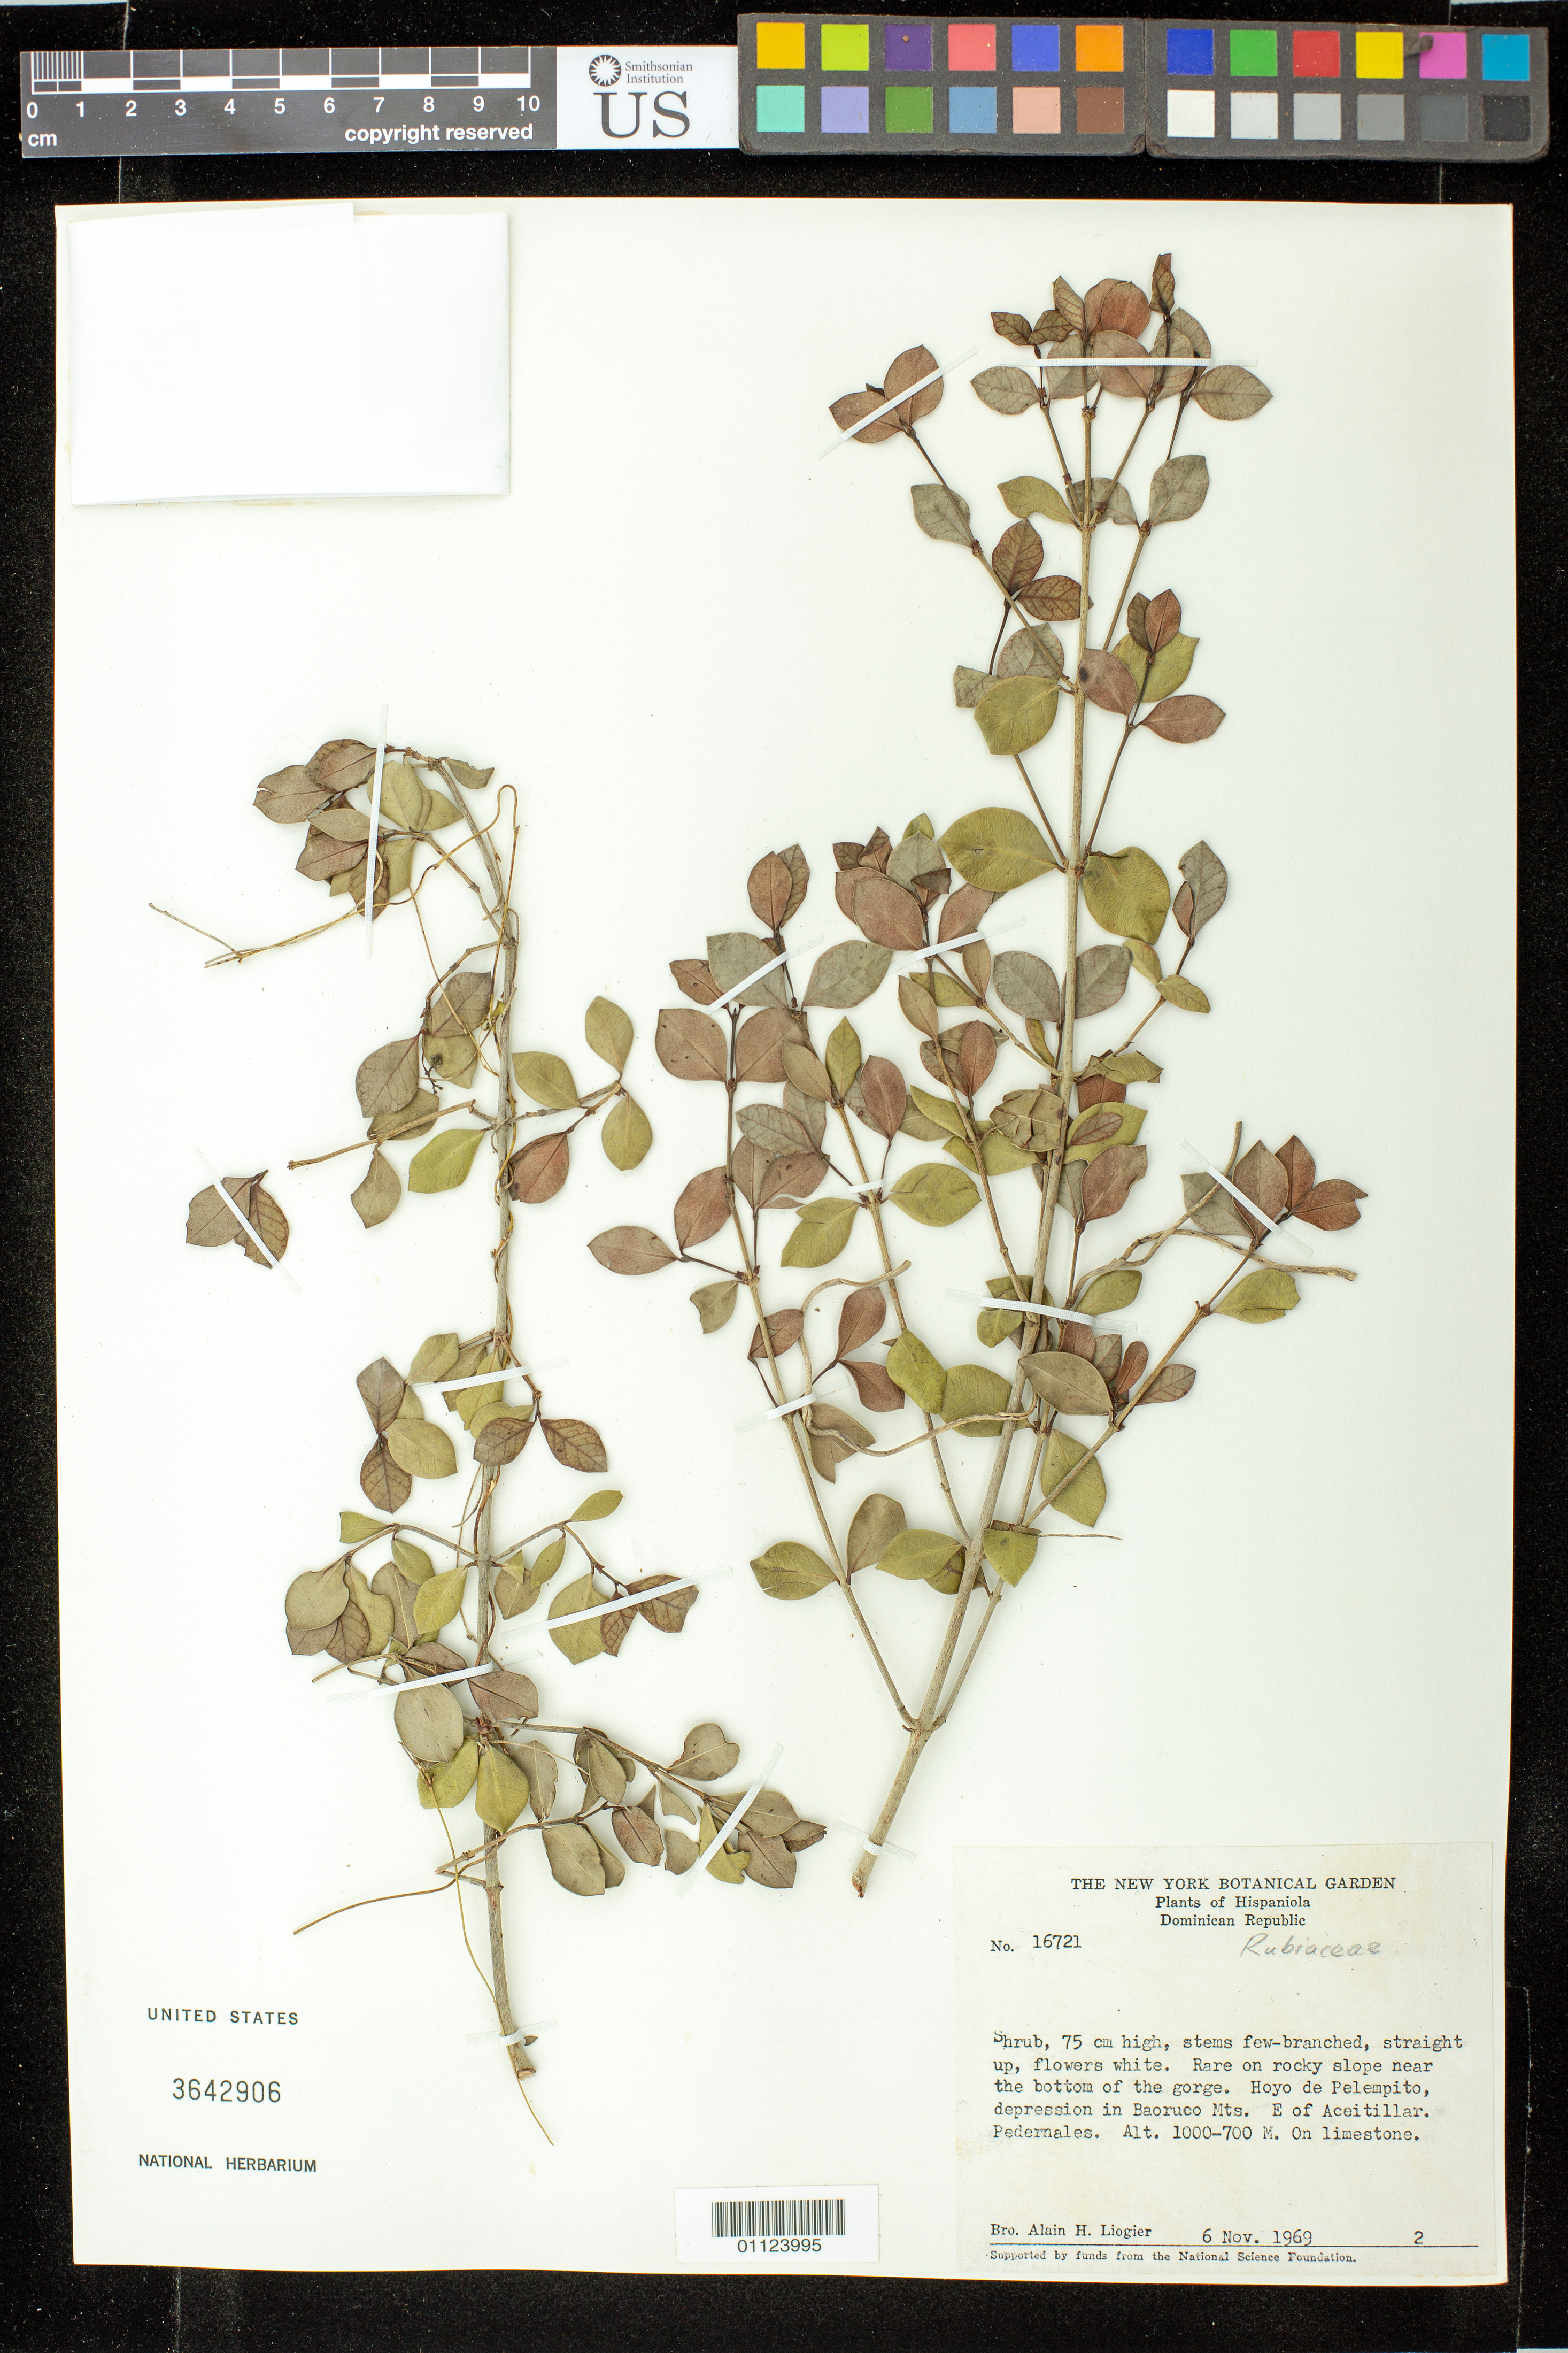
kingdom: Plantae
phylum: Tracheophyta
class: Magnoliopsida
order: Gentianales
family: Rubiaceae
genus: Psychotria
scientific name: Psychotria sp.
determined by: Strong, Mark T., (BOT), Smithsonian Institution - National Museum of Natural History (UNITED STATES)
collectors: A. H. Liogier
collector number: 16721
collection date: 1969-11-06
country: Dominican Republic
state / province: Pedernales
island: Hispaniola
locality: Hoyo de Pelempito, Baoruco Mts., E of Aceitillar.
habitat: On limestone; depression in mountains. On rocky slopes near the bottom of the gorge. Rare.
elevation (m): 700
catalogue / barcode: US 3642906